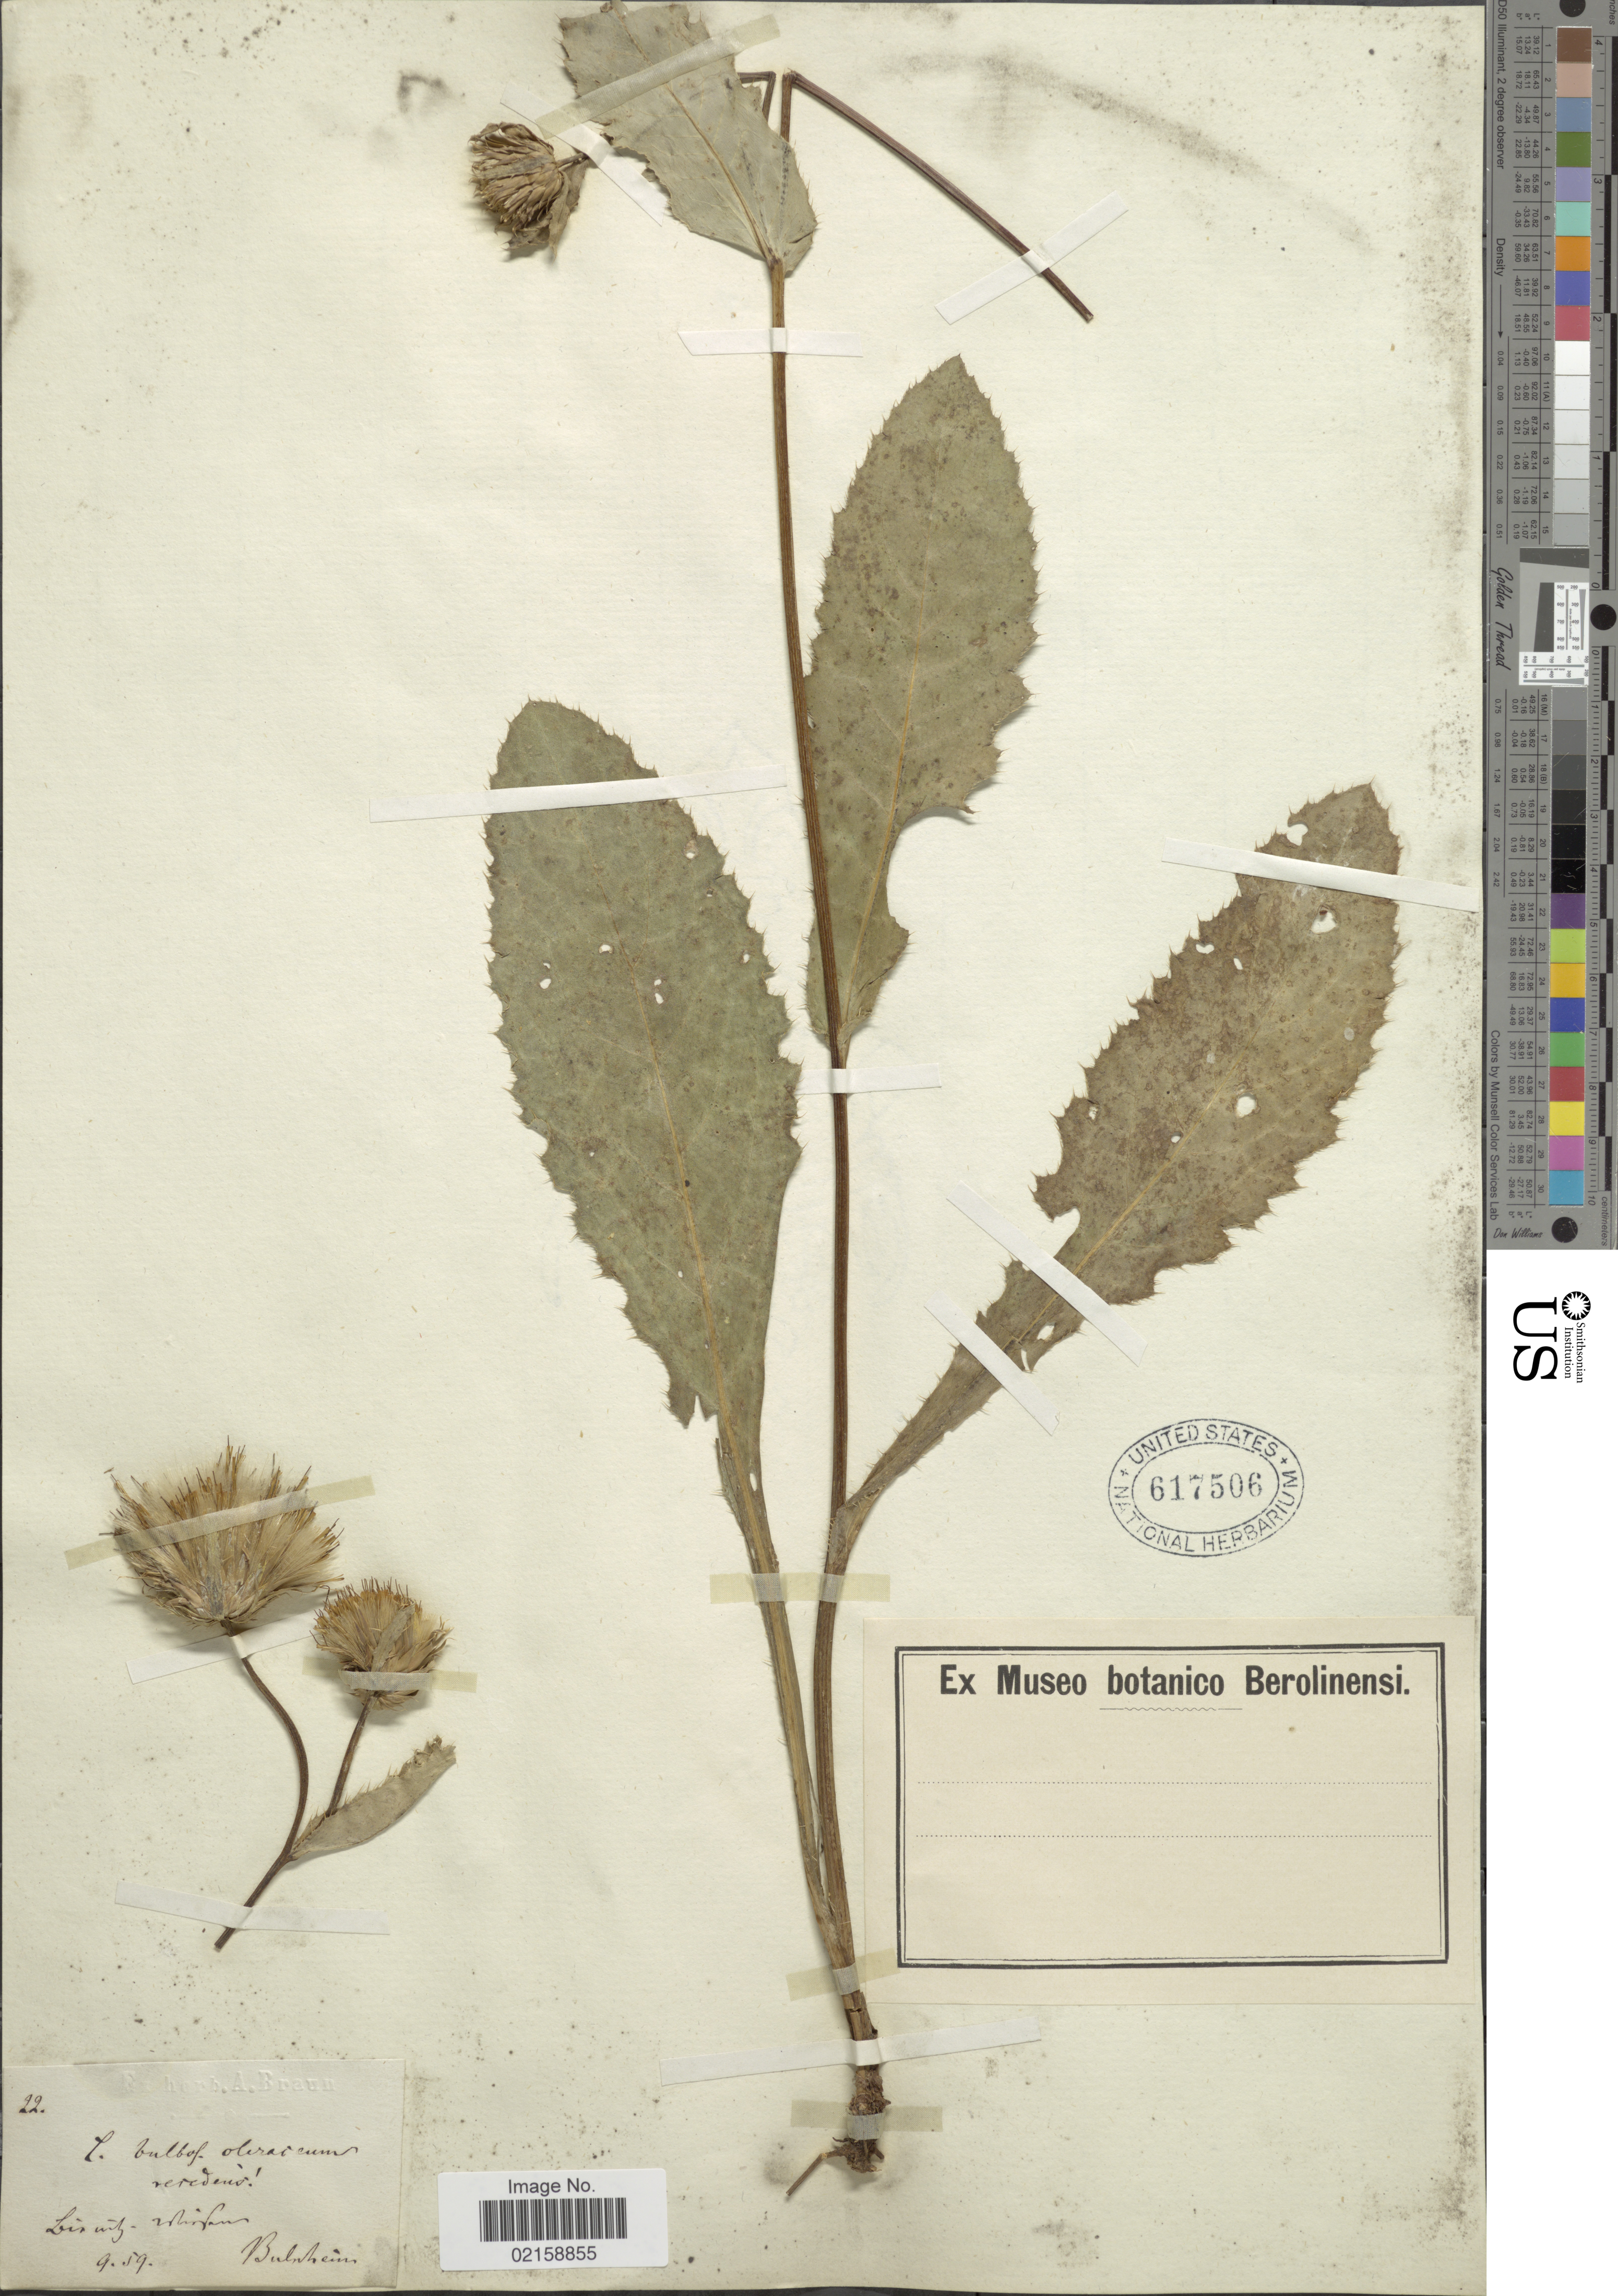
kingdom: Plantae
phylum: Tracheophyta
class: Magnoliopsida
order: Asterales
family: Asteraceae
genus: Cirsium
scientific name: Cirsium tuberosum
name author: (L.) All.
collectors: O. Bulnheim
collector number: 22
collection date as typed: Transcribed d/m/y: /9/59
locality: Lis witz-Whifaus. [interpreted]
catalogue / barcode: US 617506